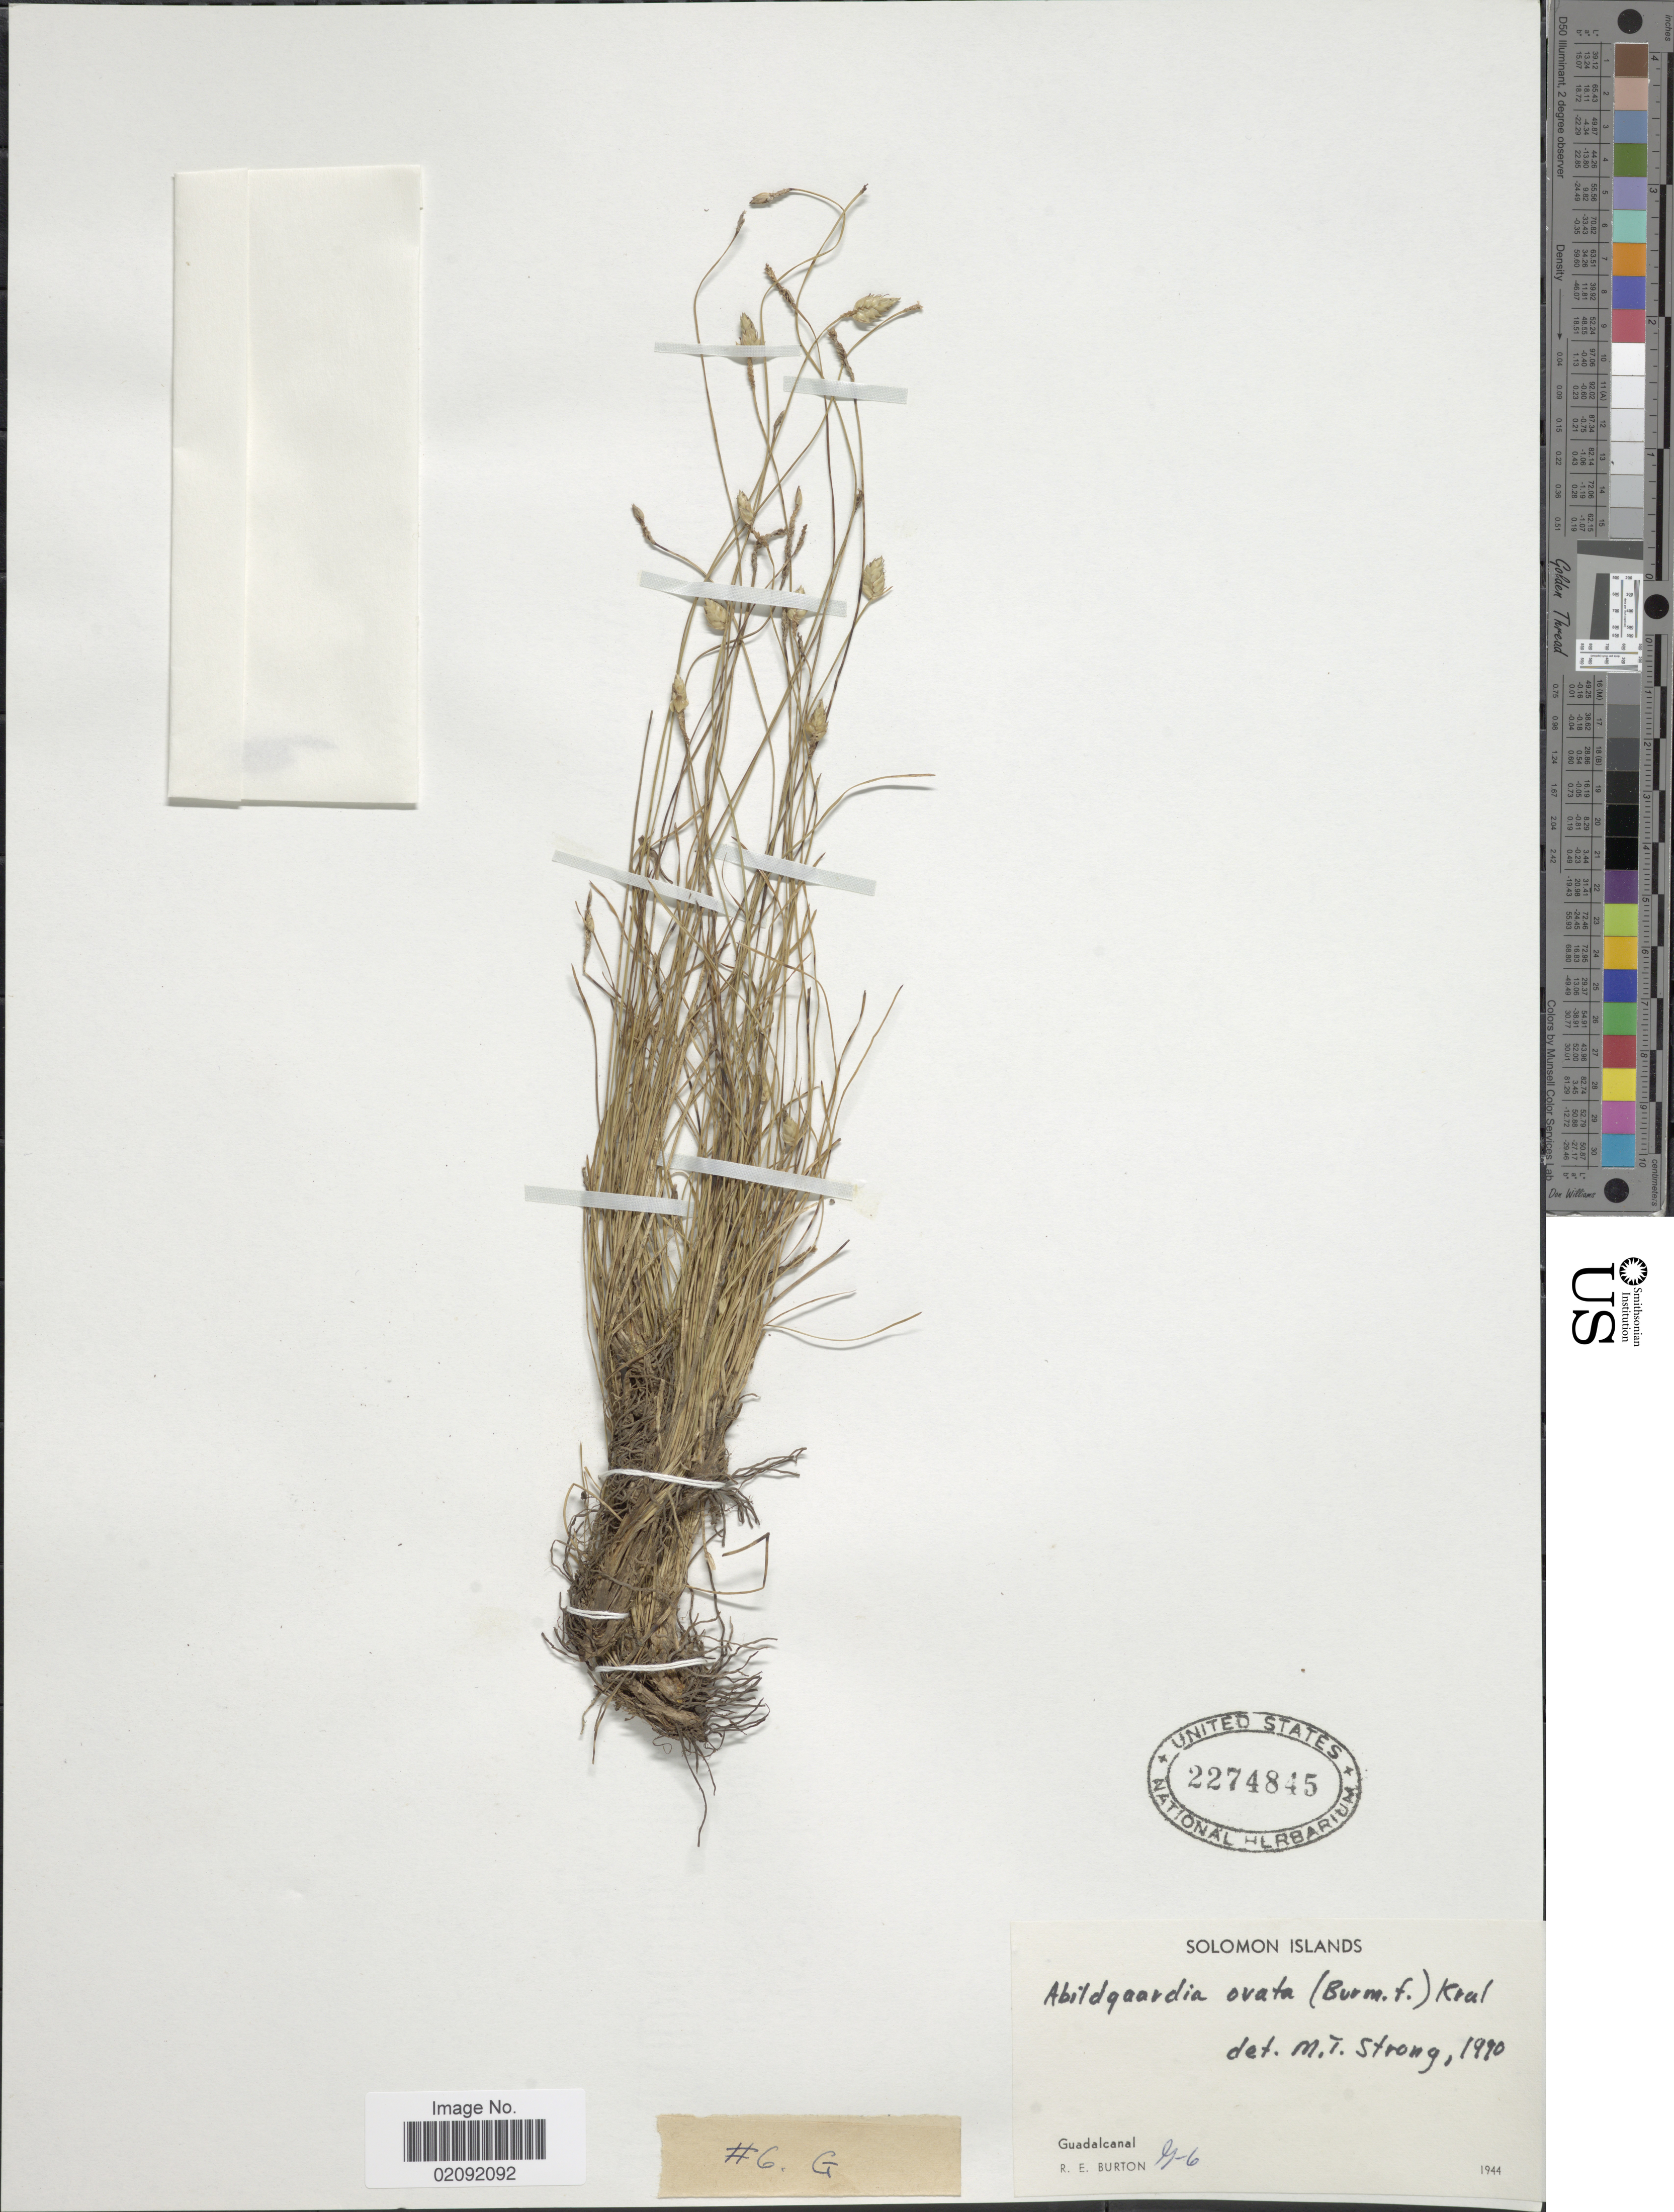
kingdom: Plantae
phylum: Tracheophyta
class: Liliopsida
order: Poales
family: Cyperaceae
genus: Abildgaardia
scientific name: Abildgaardia ovata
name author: (Burm. f.) Kral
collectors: R. Burton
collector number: G-6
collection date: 1944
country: Solomon Islands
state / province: Solomon Islands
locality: Guadalcanal.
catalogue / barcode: US 2274845